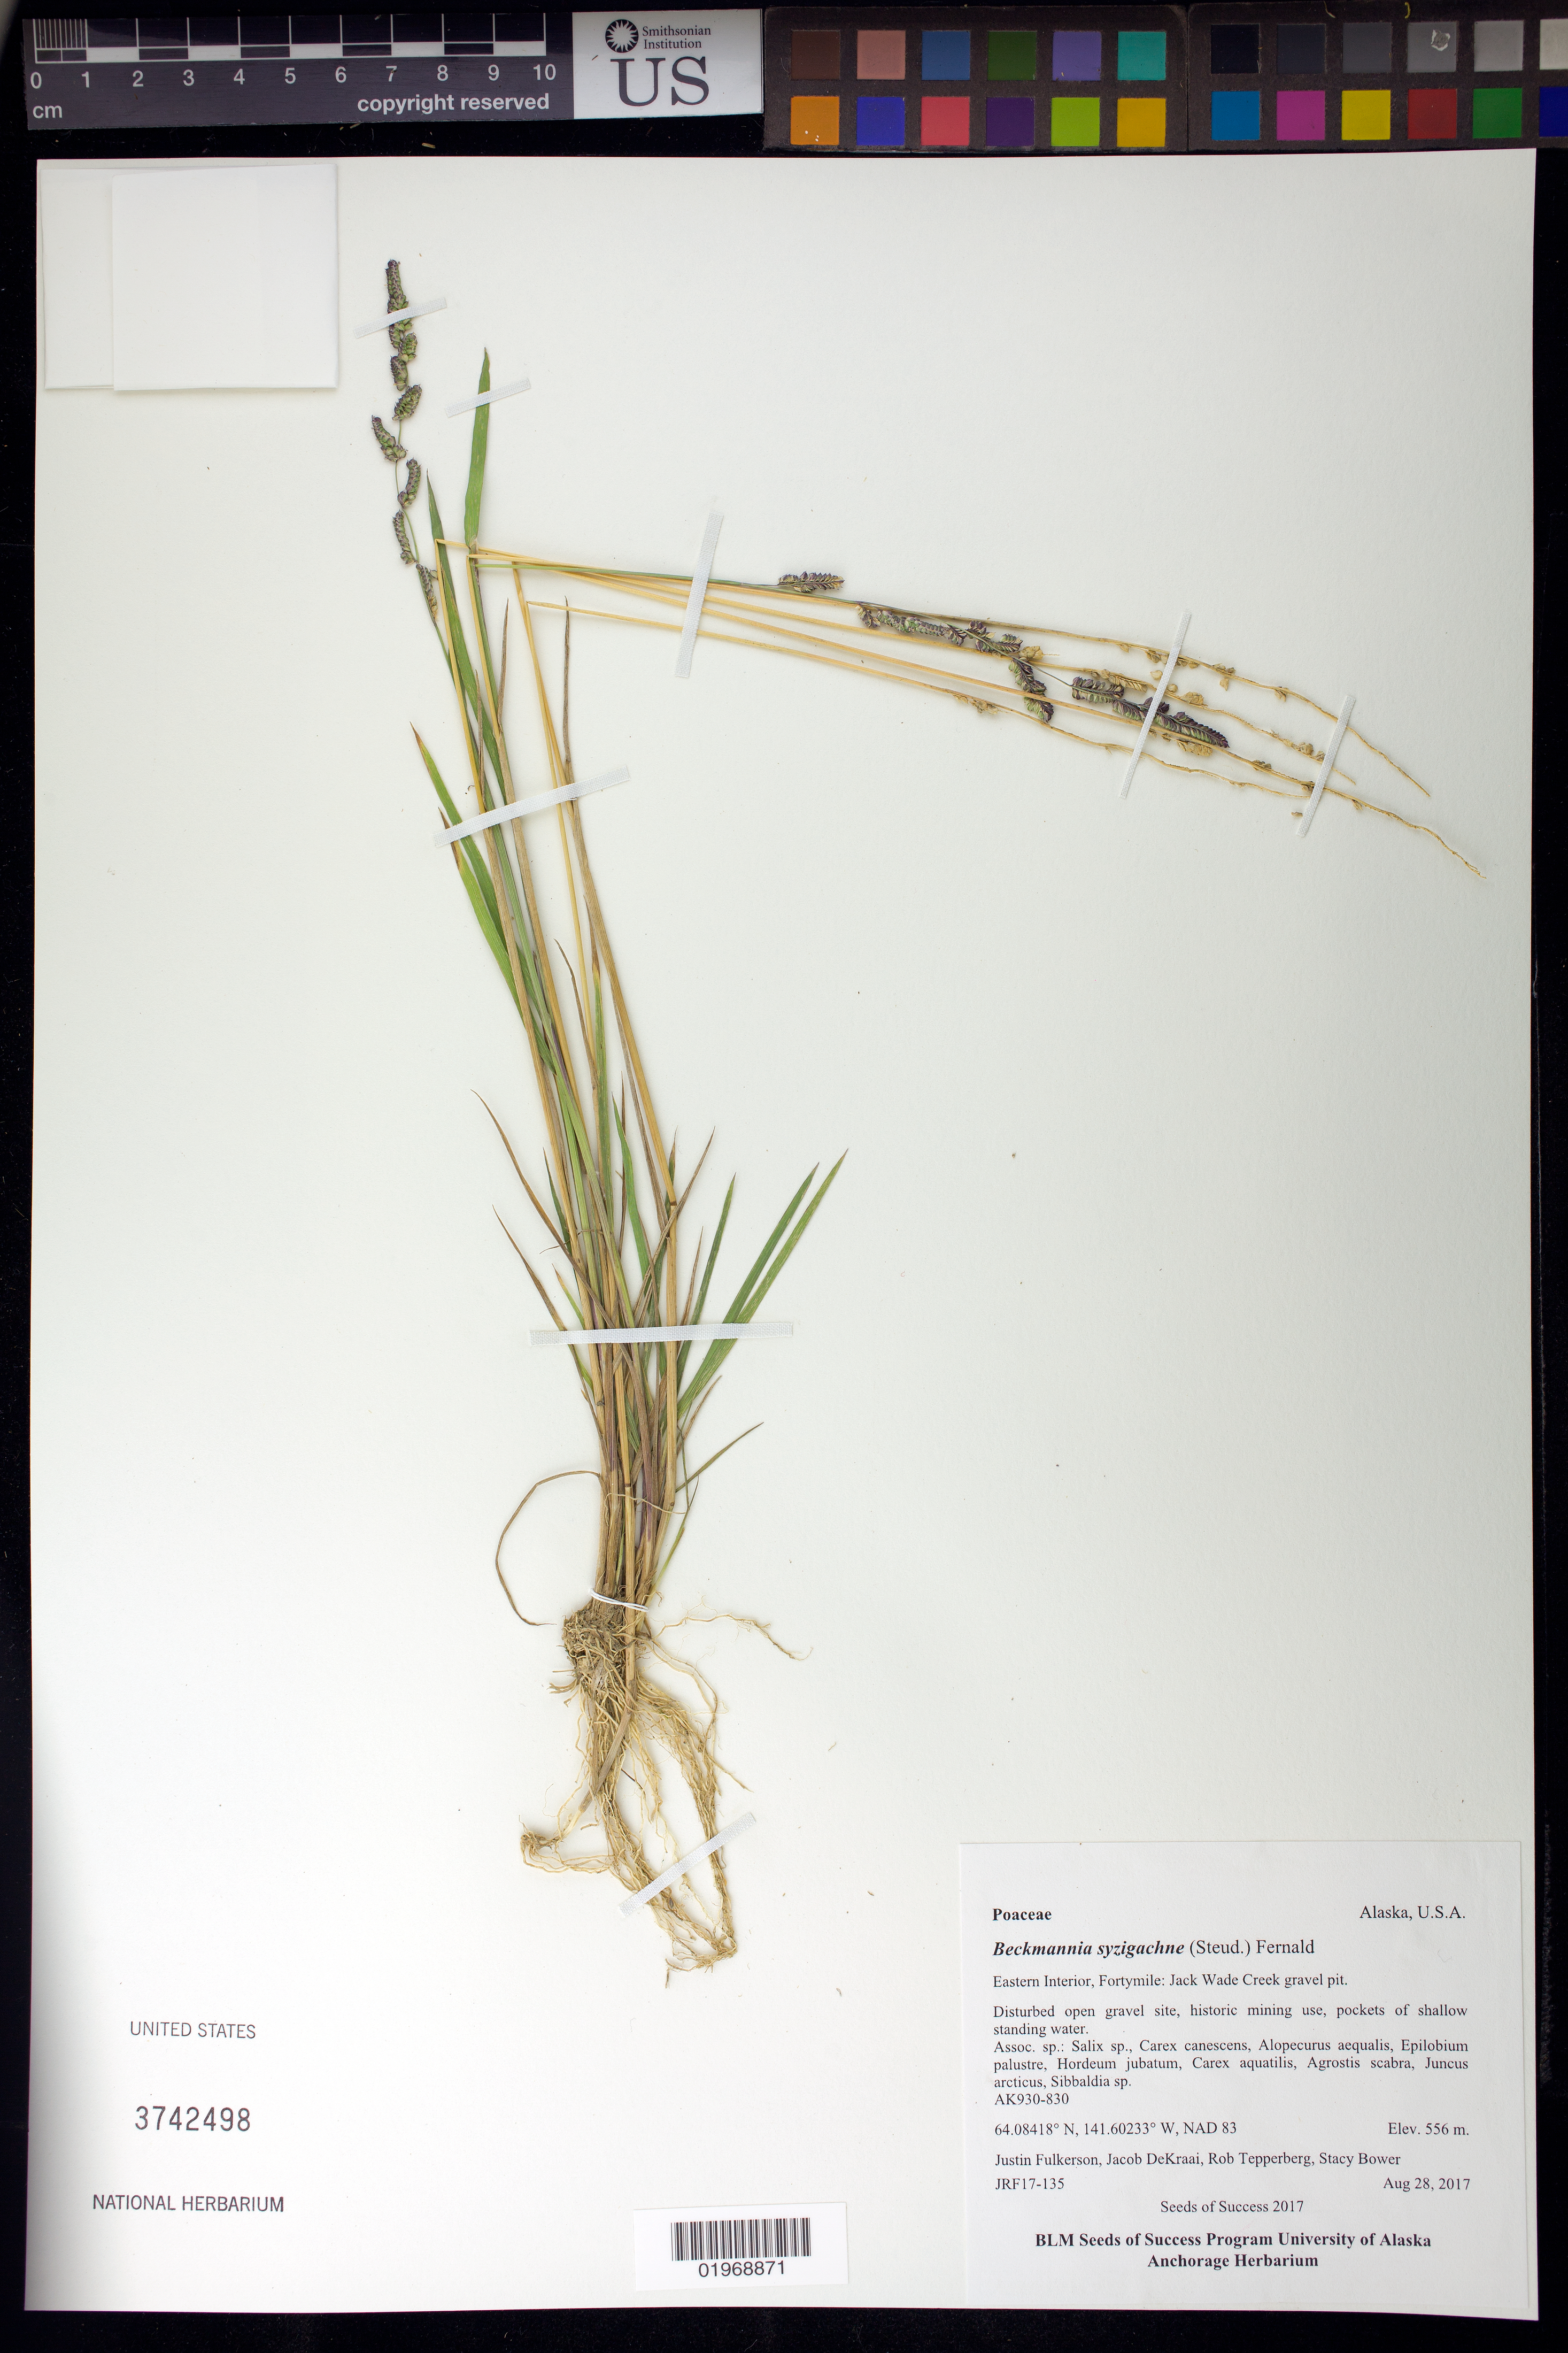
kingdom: Plantae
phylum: Tracheophyta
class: Liliopsida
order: Poales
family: Poaceae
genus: Beckmannia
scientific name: Beckmannia syzigachne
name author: (Steud.) Fernald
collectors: J. Fulkerson, J. DeKraai, R. Tepperberg & S. Bower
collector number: JRF17-135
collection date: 2017-08-28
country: United States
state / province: Alaska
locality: Eastern Interior, Forty-Mile, Jack Wade Creek gravel pit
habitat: Disturbet open gravel site, historic mining use, pockets of shallow standing water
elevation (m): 556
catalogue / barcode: US 3742498